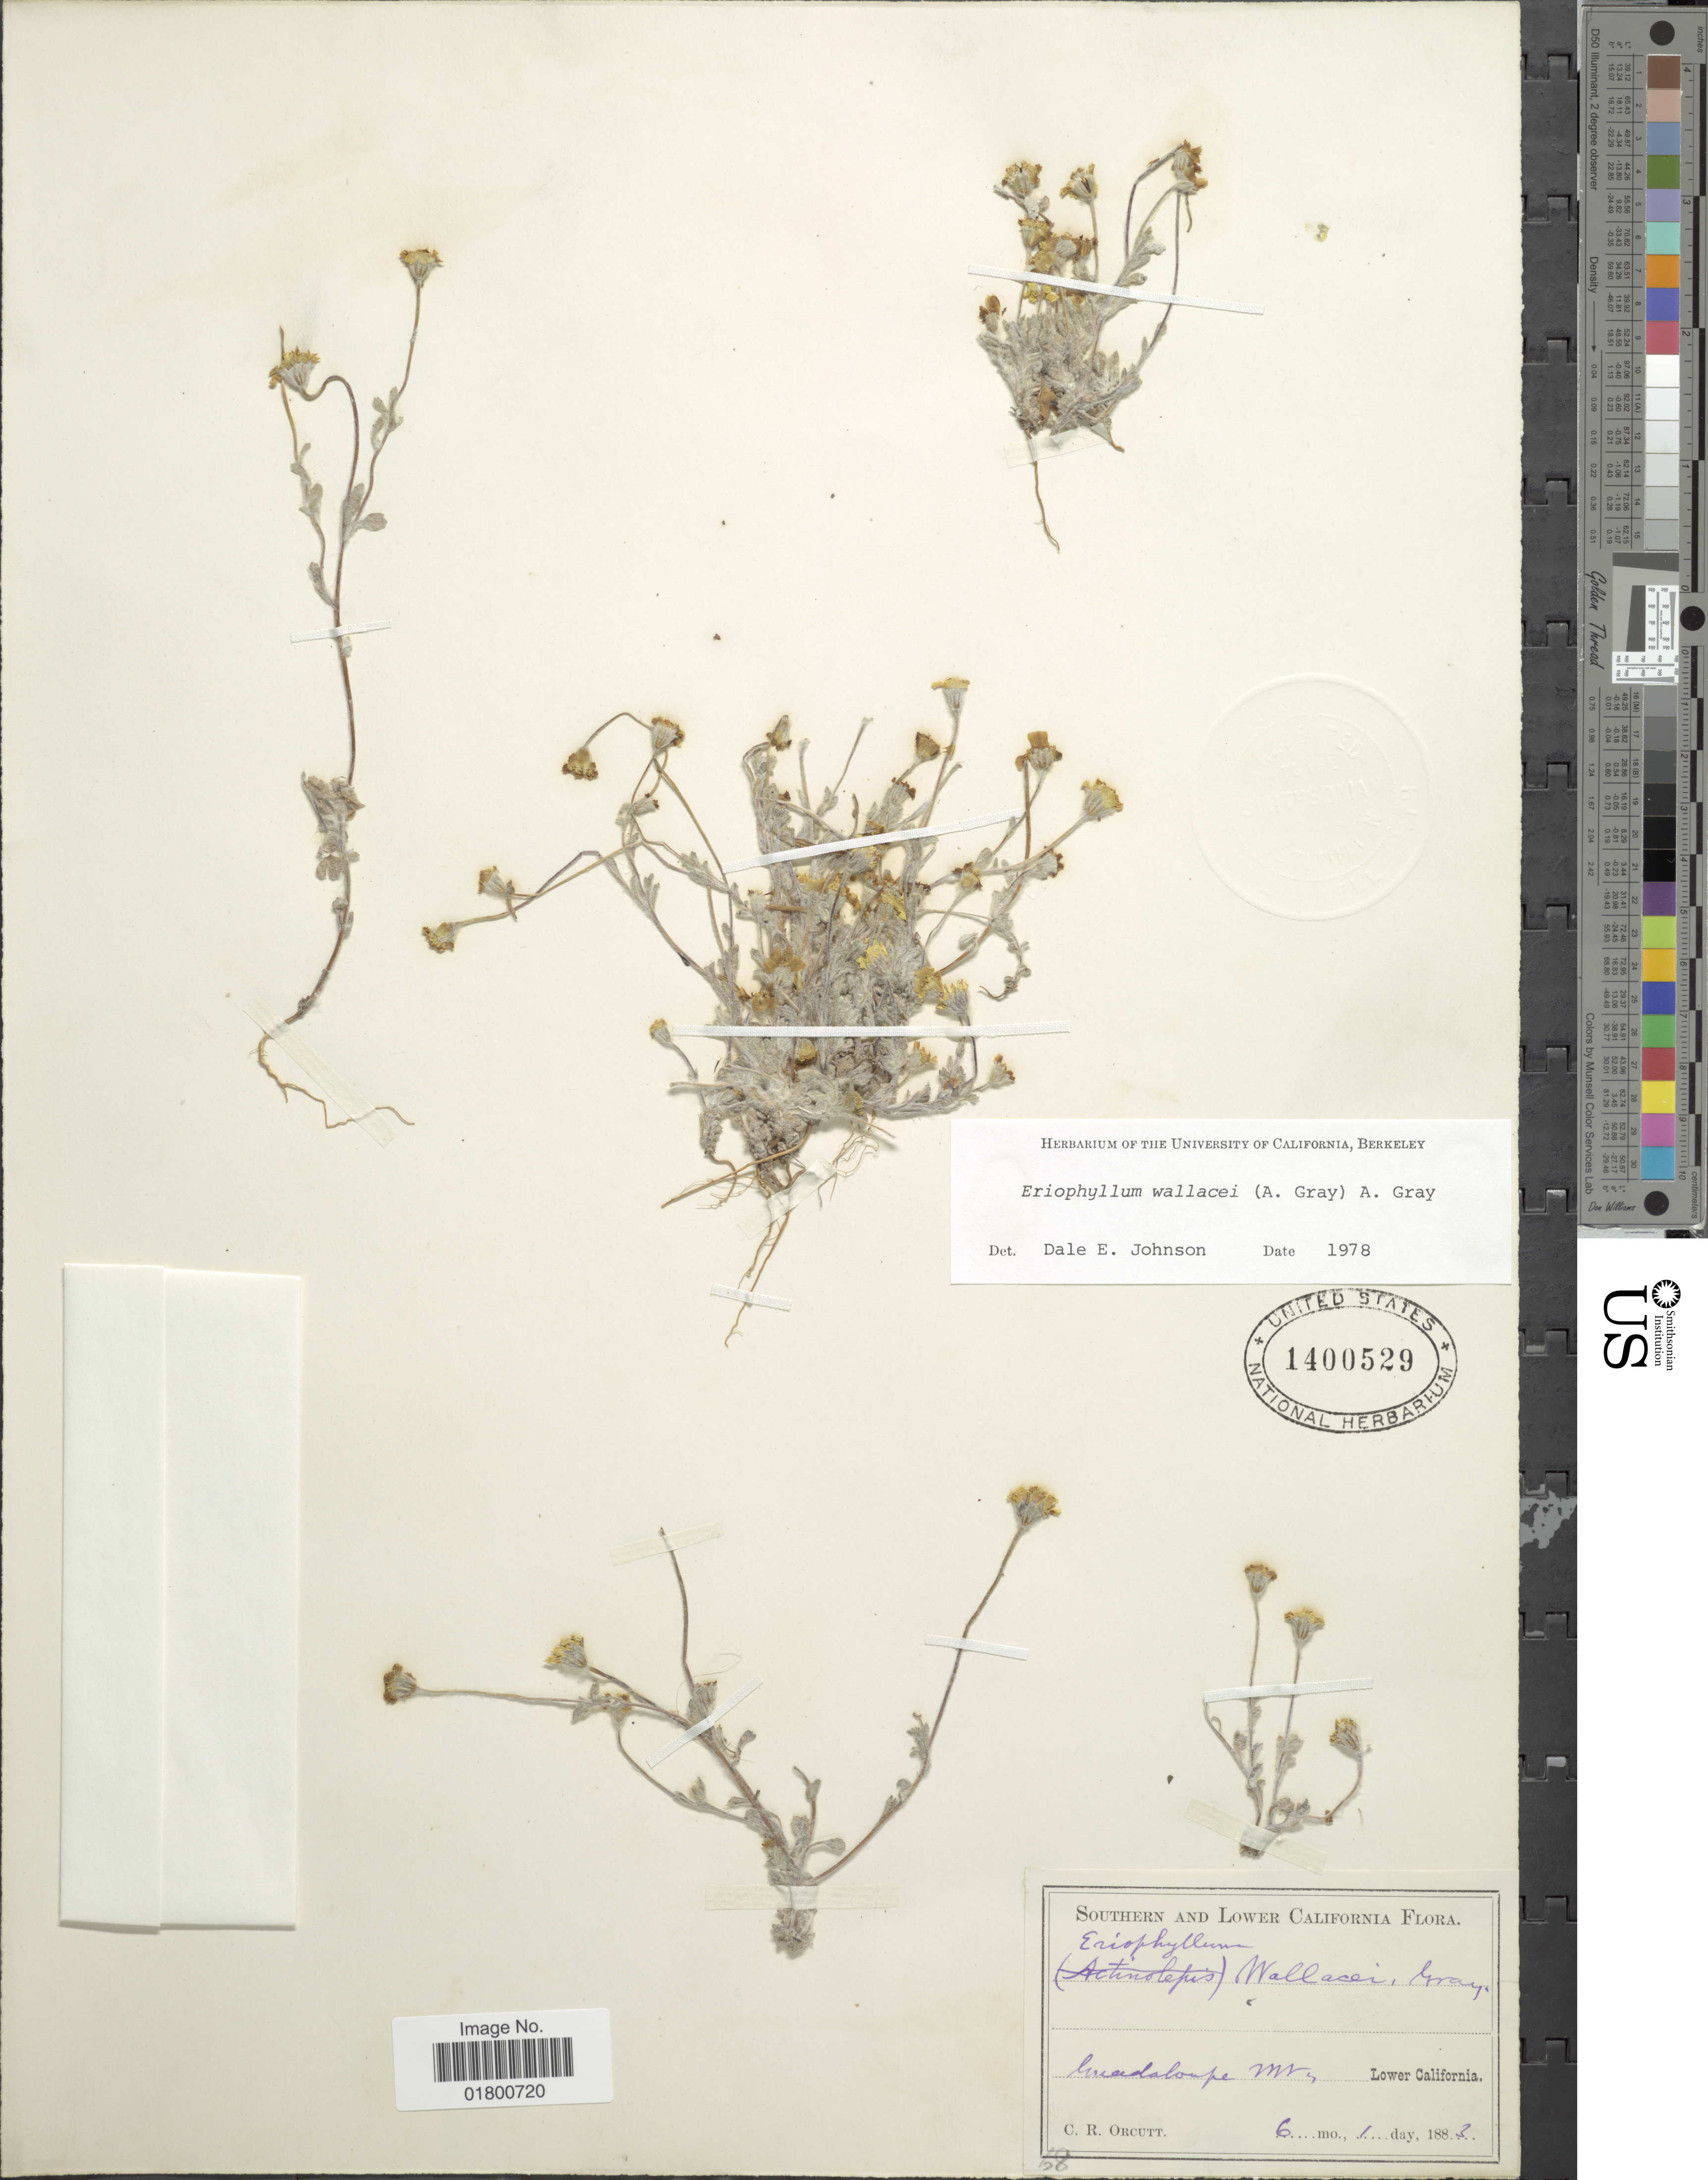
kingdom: Plantae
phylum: Tracheophyta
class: Magnoliopsida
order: Asterales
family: Asteraceae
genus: Eriophyllum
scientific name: Eriophyllum wallacei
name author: (A. Gray) A. Gray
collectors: C. R. Orcutt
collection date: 1883-06-01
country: Mexico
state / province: Baja California Sur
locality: Guadalupe Mt., Lower California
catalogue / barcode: US 1400529